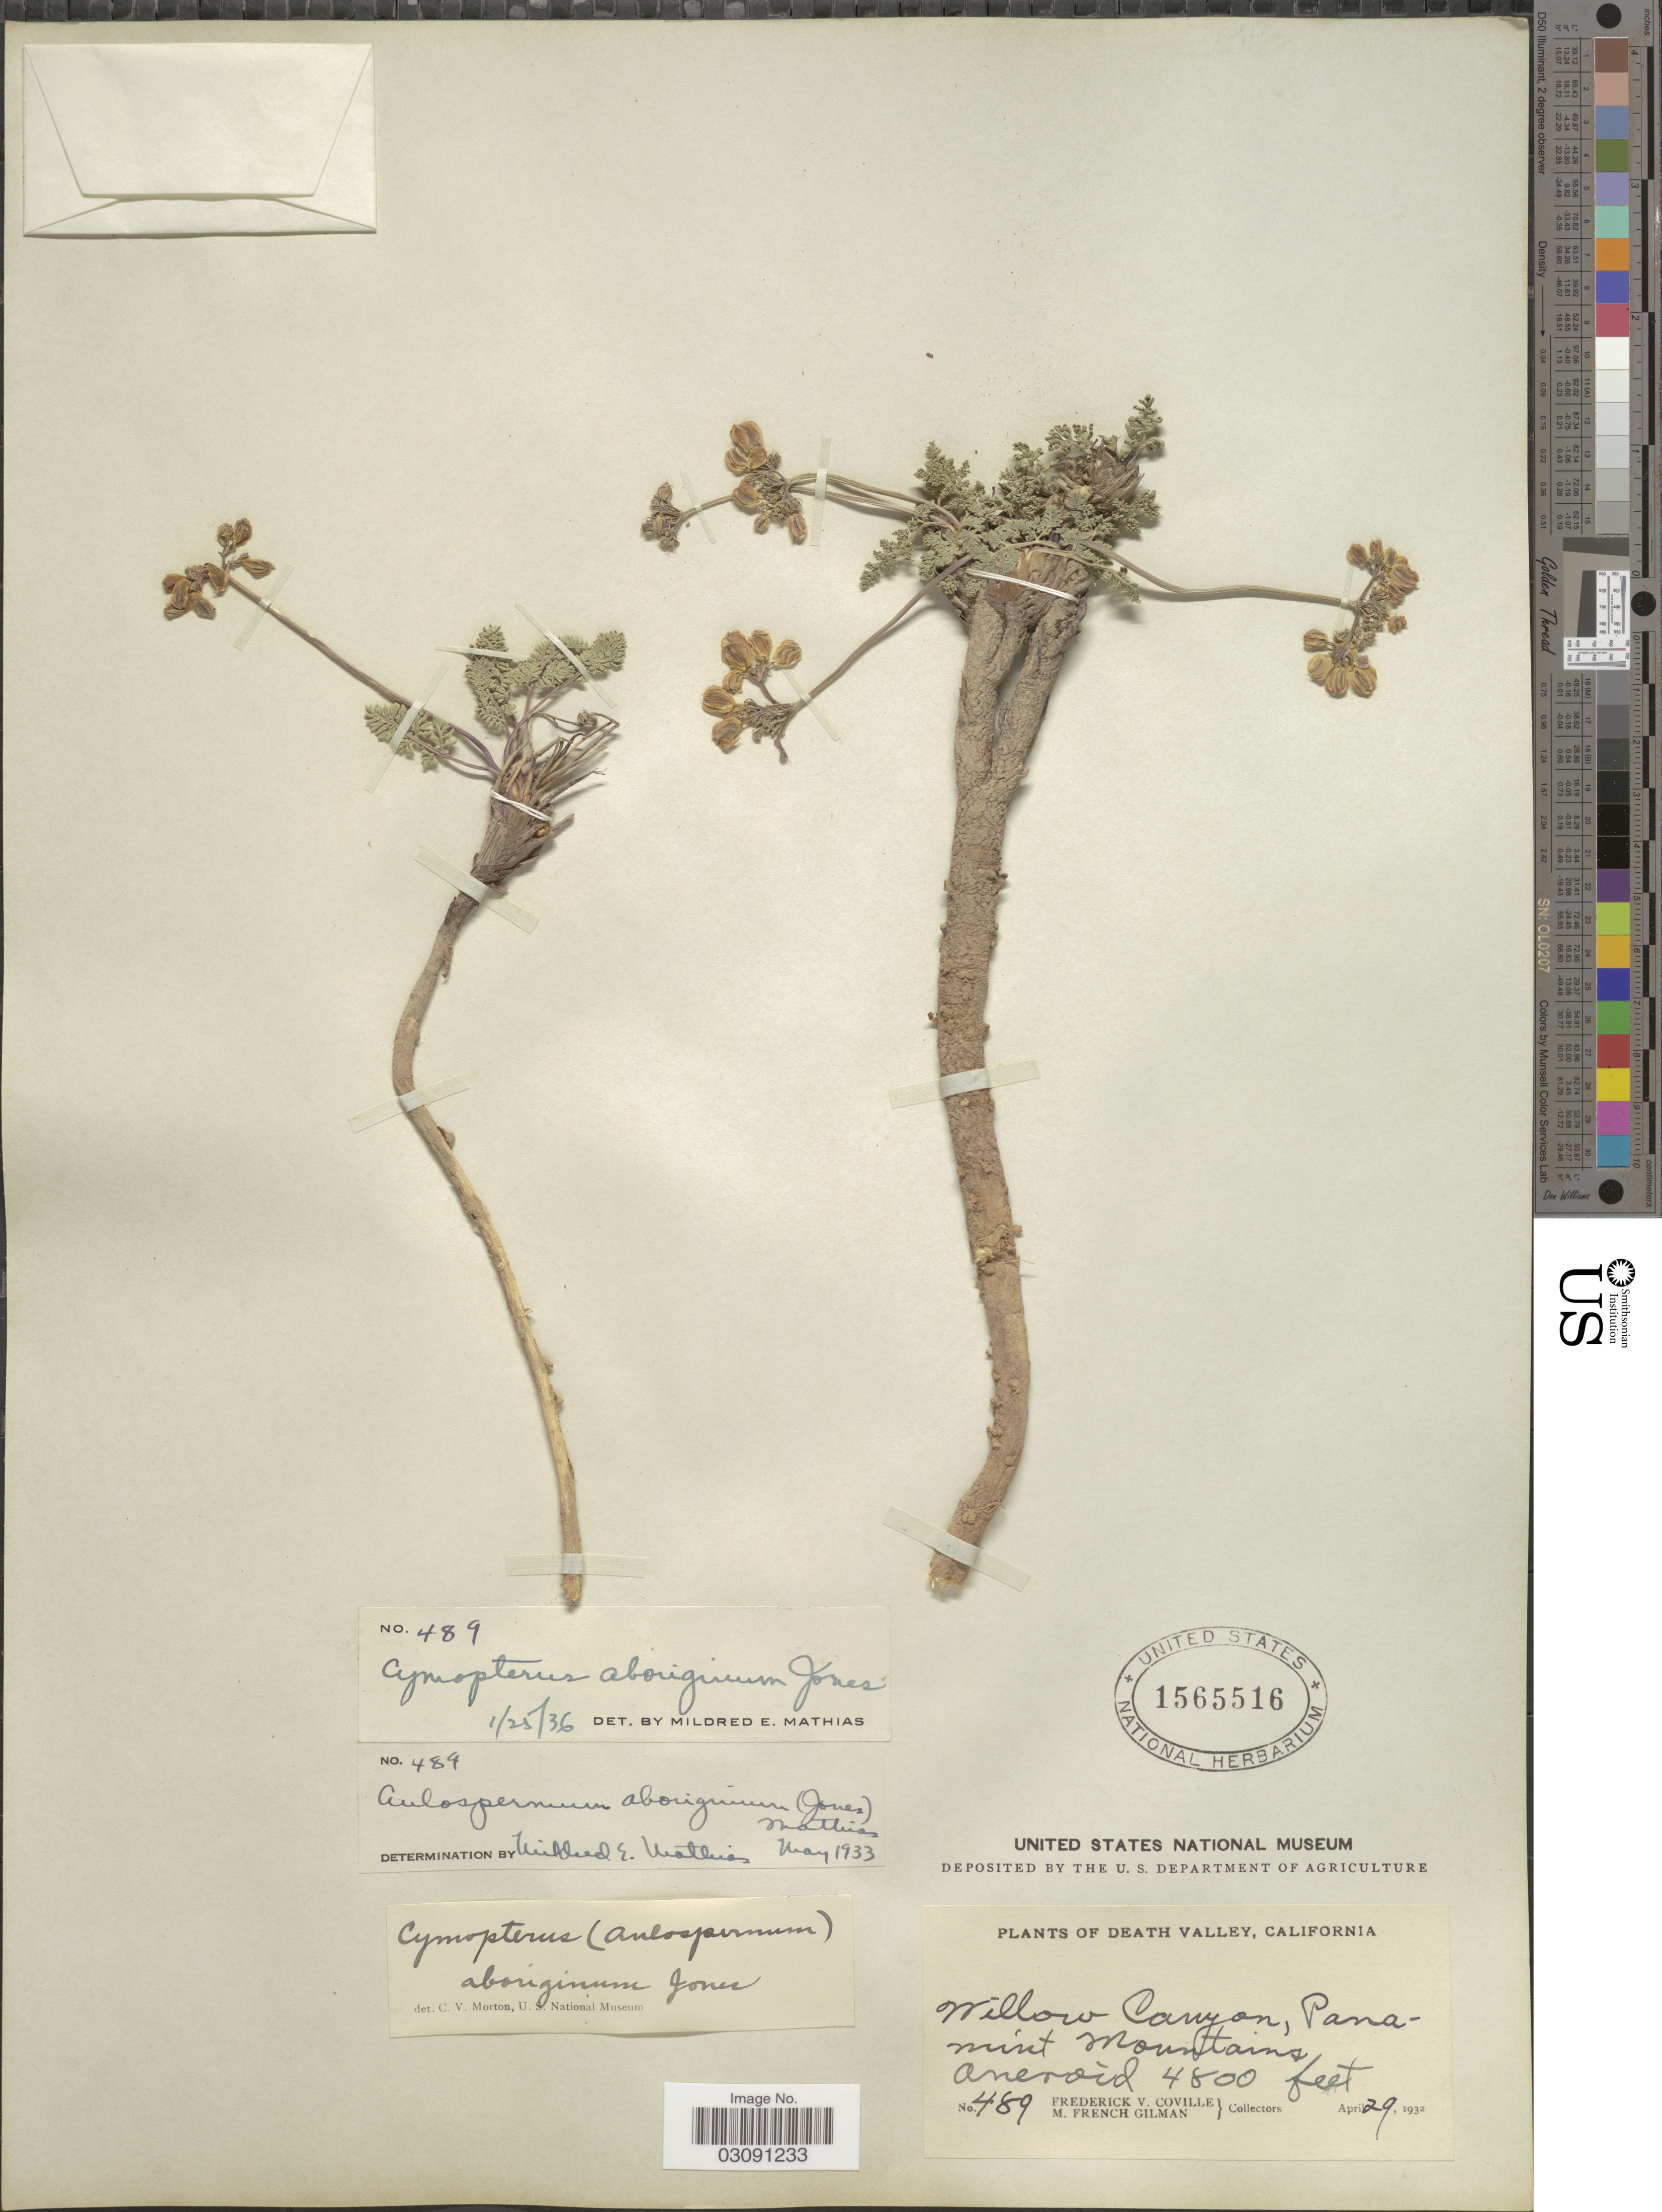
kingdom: Plantae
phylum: Tracheophyta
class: Magnoliopsida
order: Apiales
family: Apiaceae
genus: Cymopterus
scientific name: Cymopterus aboriginum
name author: M.E. Jones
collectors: F. V. Coville & M. F. Gilman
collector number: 489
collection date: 1932-04-29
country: United States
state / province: California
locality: Death Valley, Willow Canyon, Panamint Mountains aneroid.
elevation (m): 1463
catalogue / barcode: US 1565516